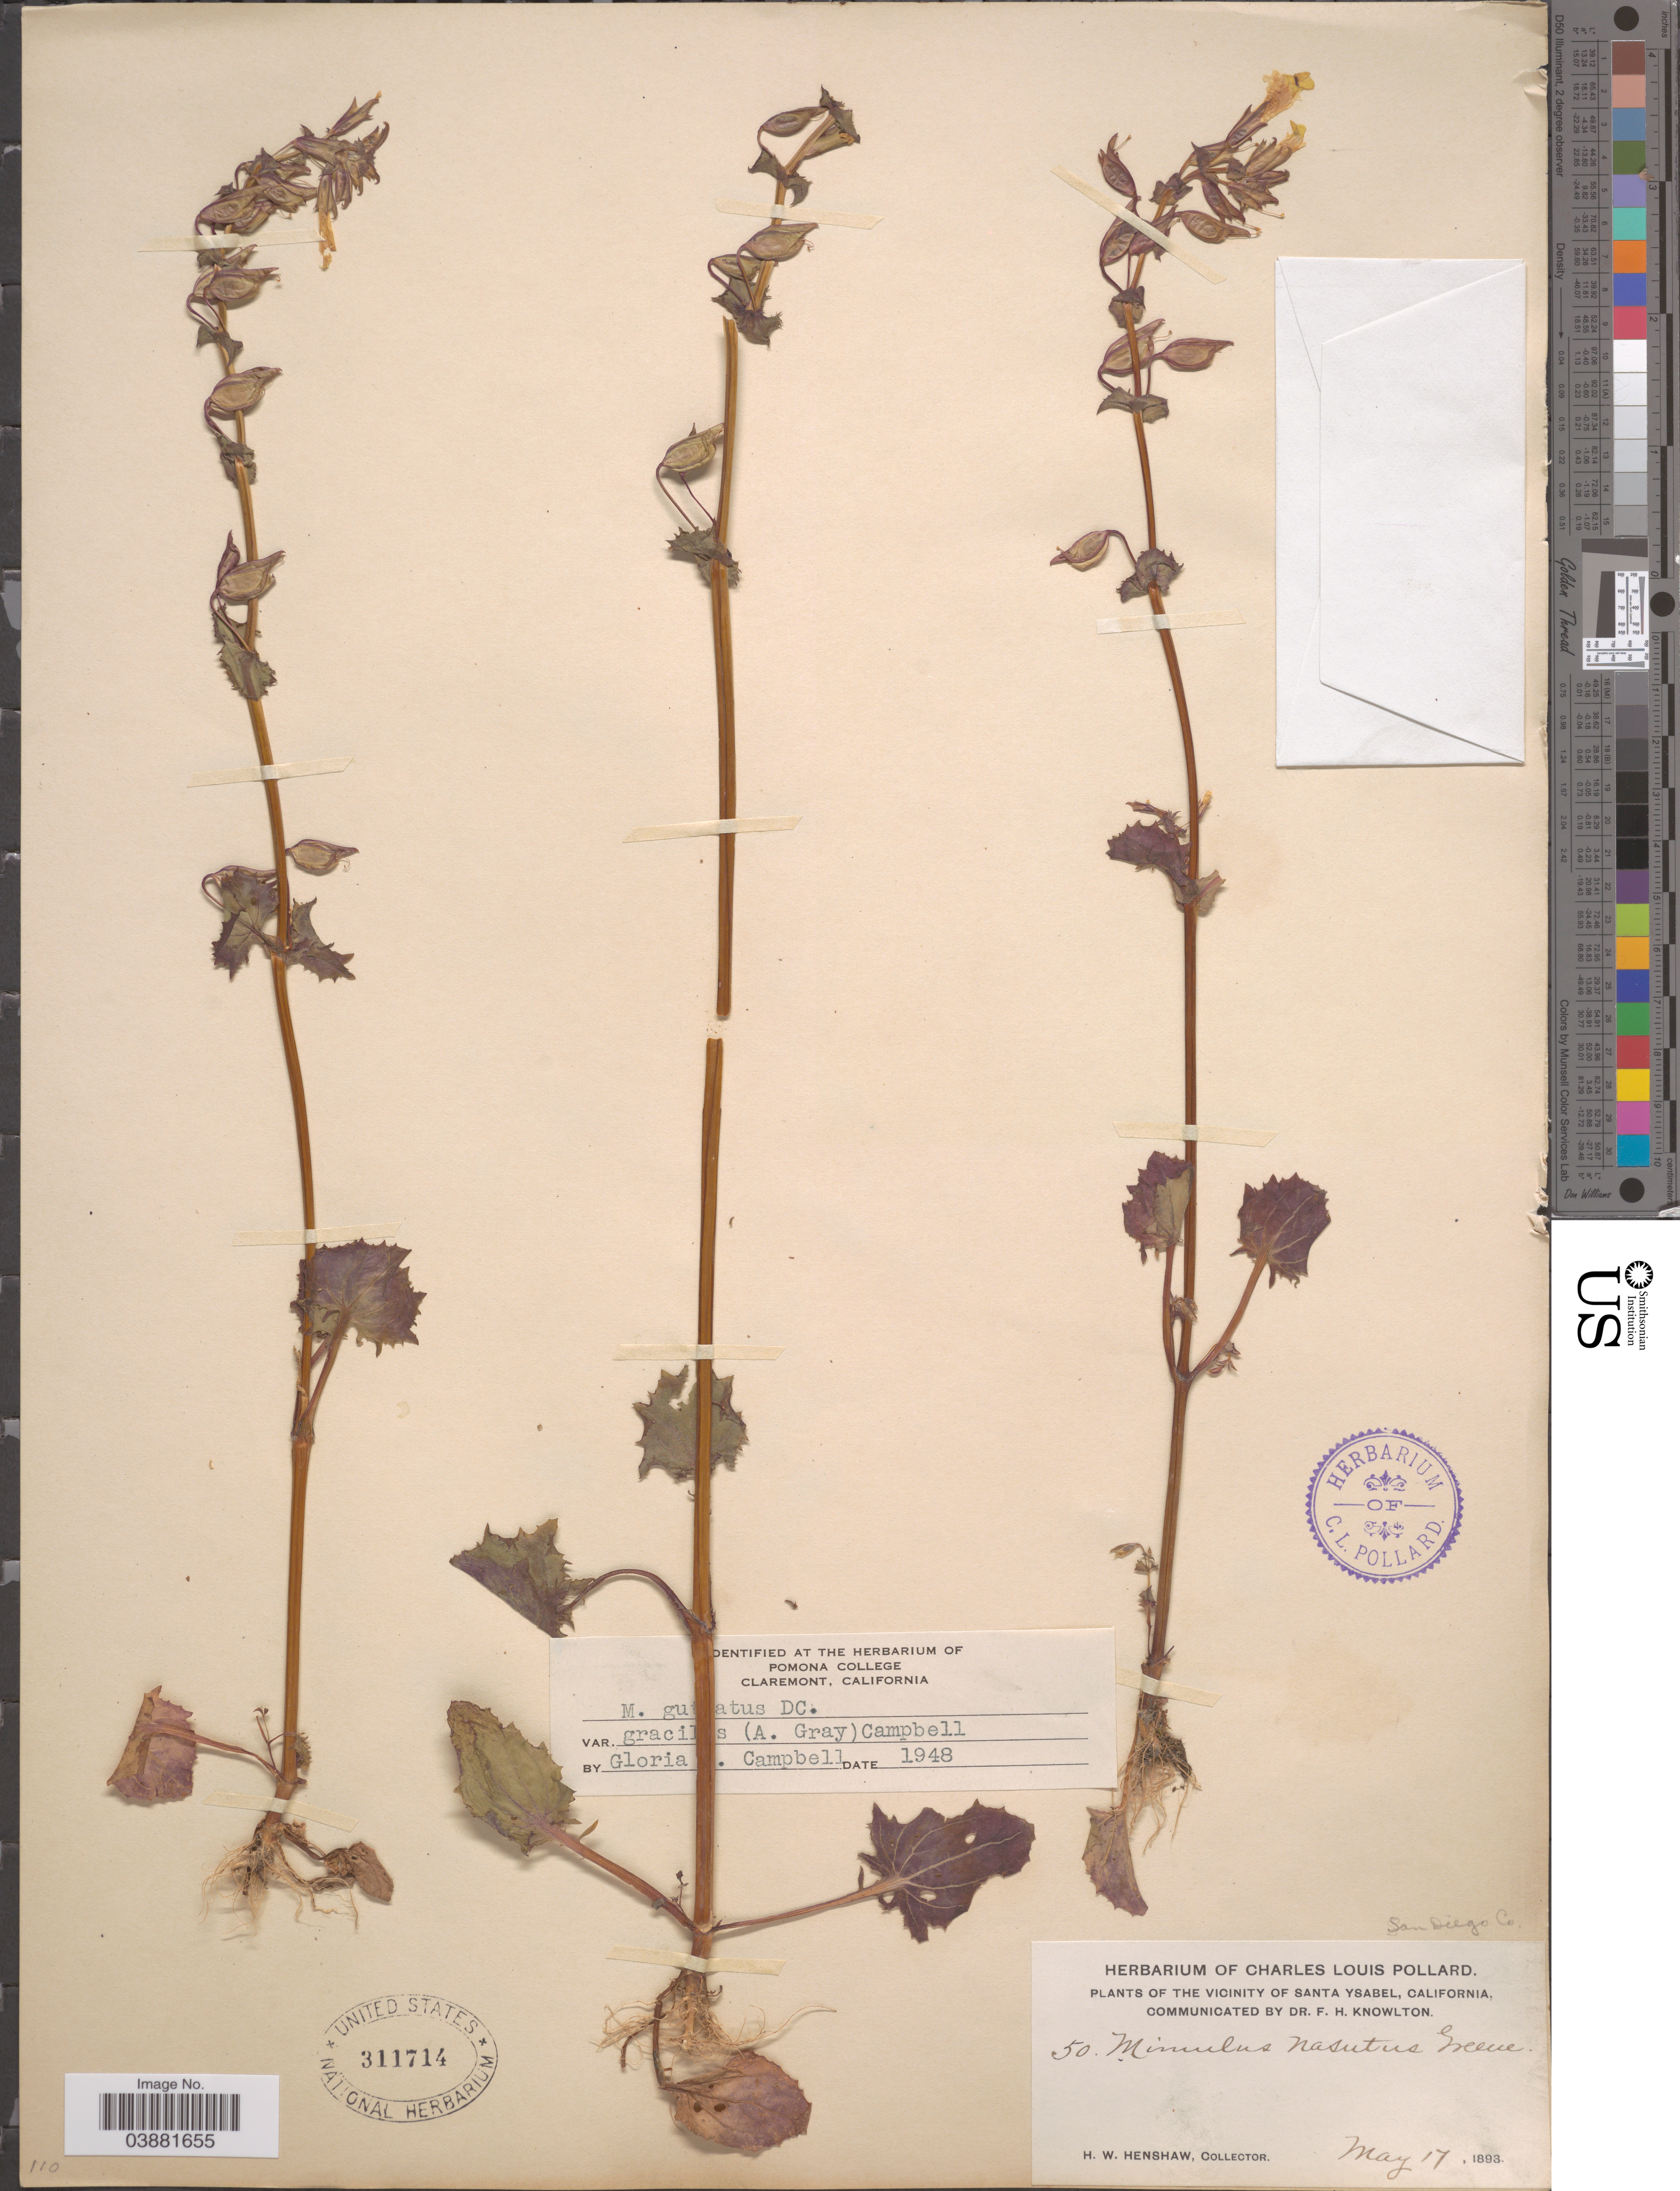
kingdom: Plantae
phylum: Tracheophyta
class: Magnoliopsida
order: Lamiales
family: Phrymaceae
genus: Mimulus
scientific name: Mimulus guttatus var. gracilis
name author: (A. Gray) G.R. Campb.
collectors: H. Henshaw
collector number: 50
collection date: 1893-05-17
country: United States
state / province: California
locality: The vicinity of Santa Ysabel.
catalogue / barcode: US 311714